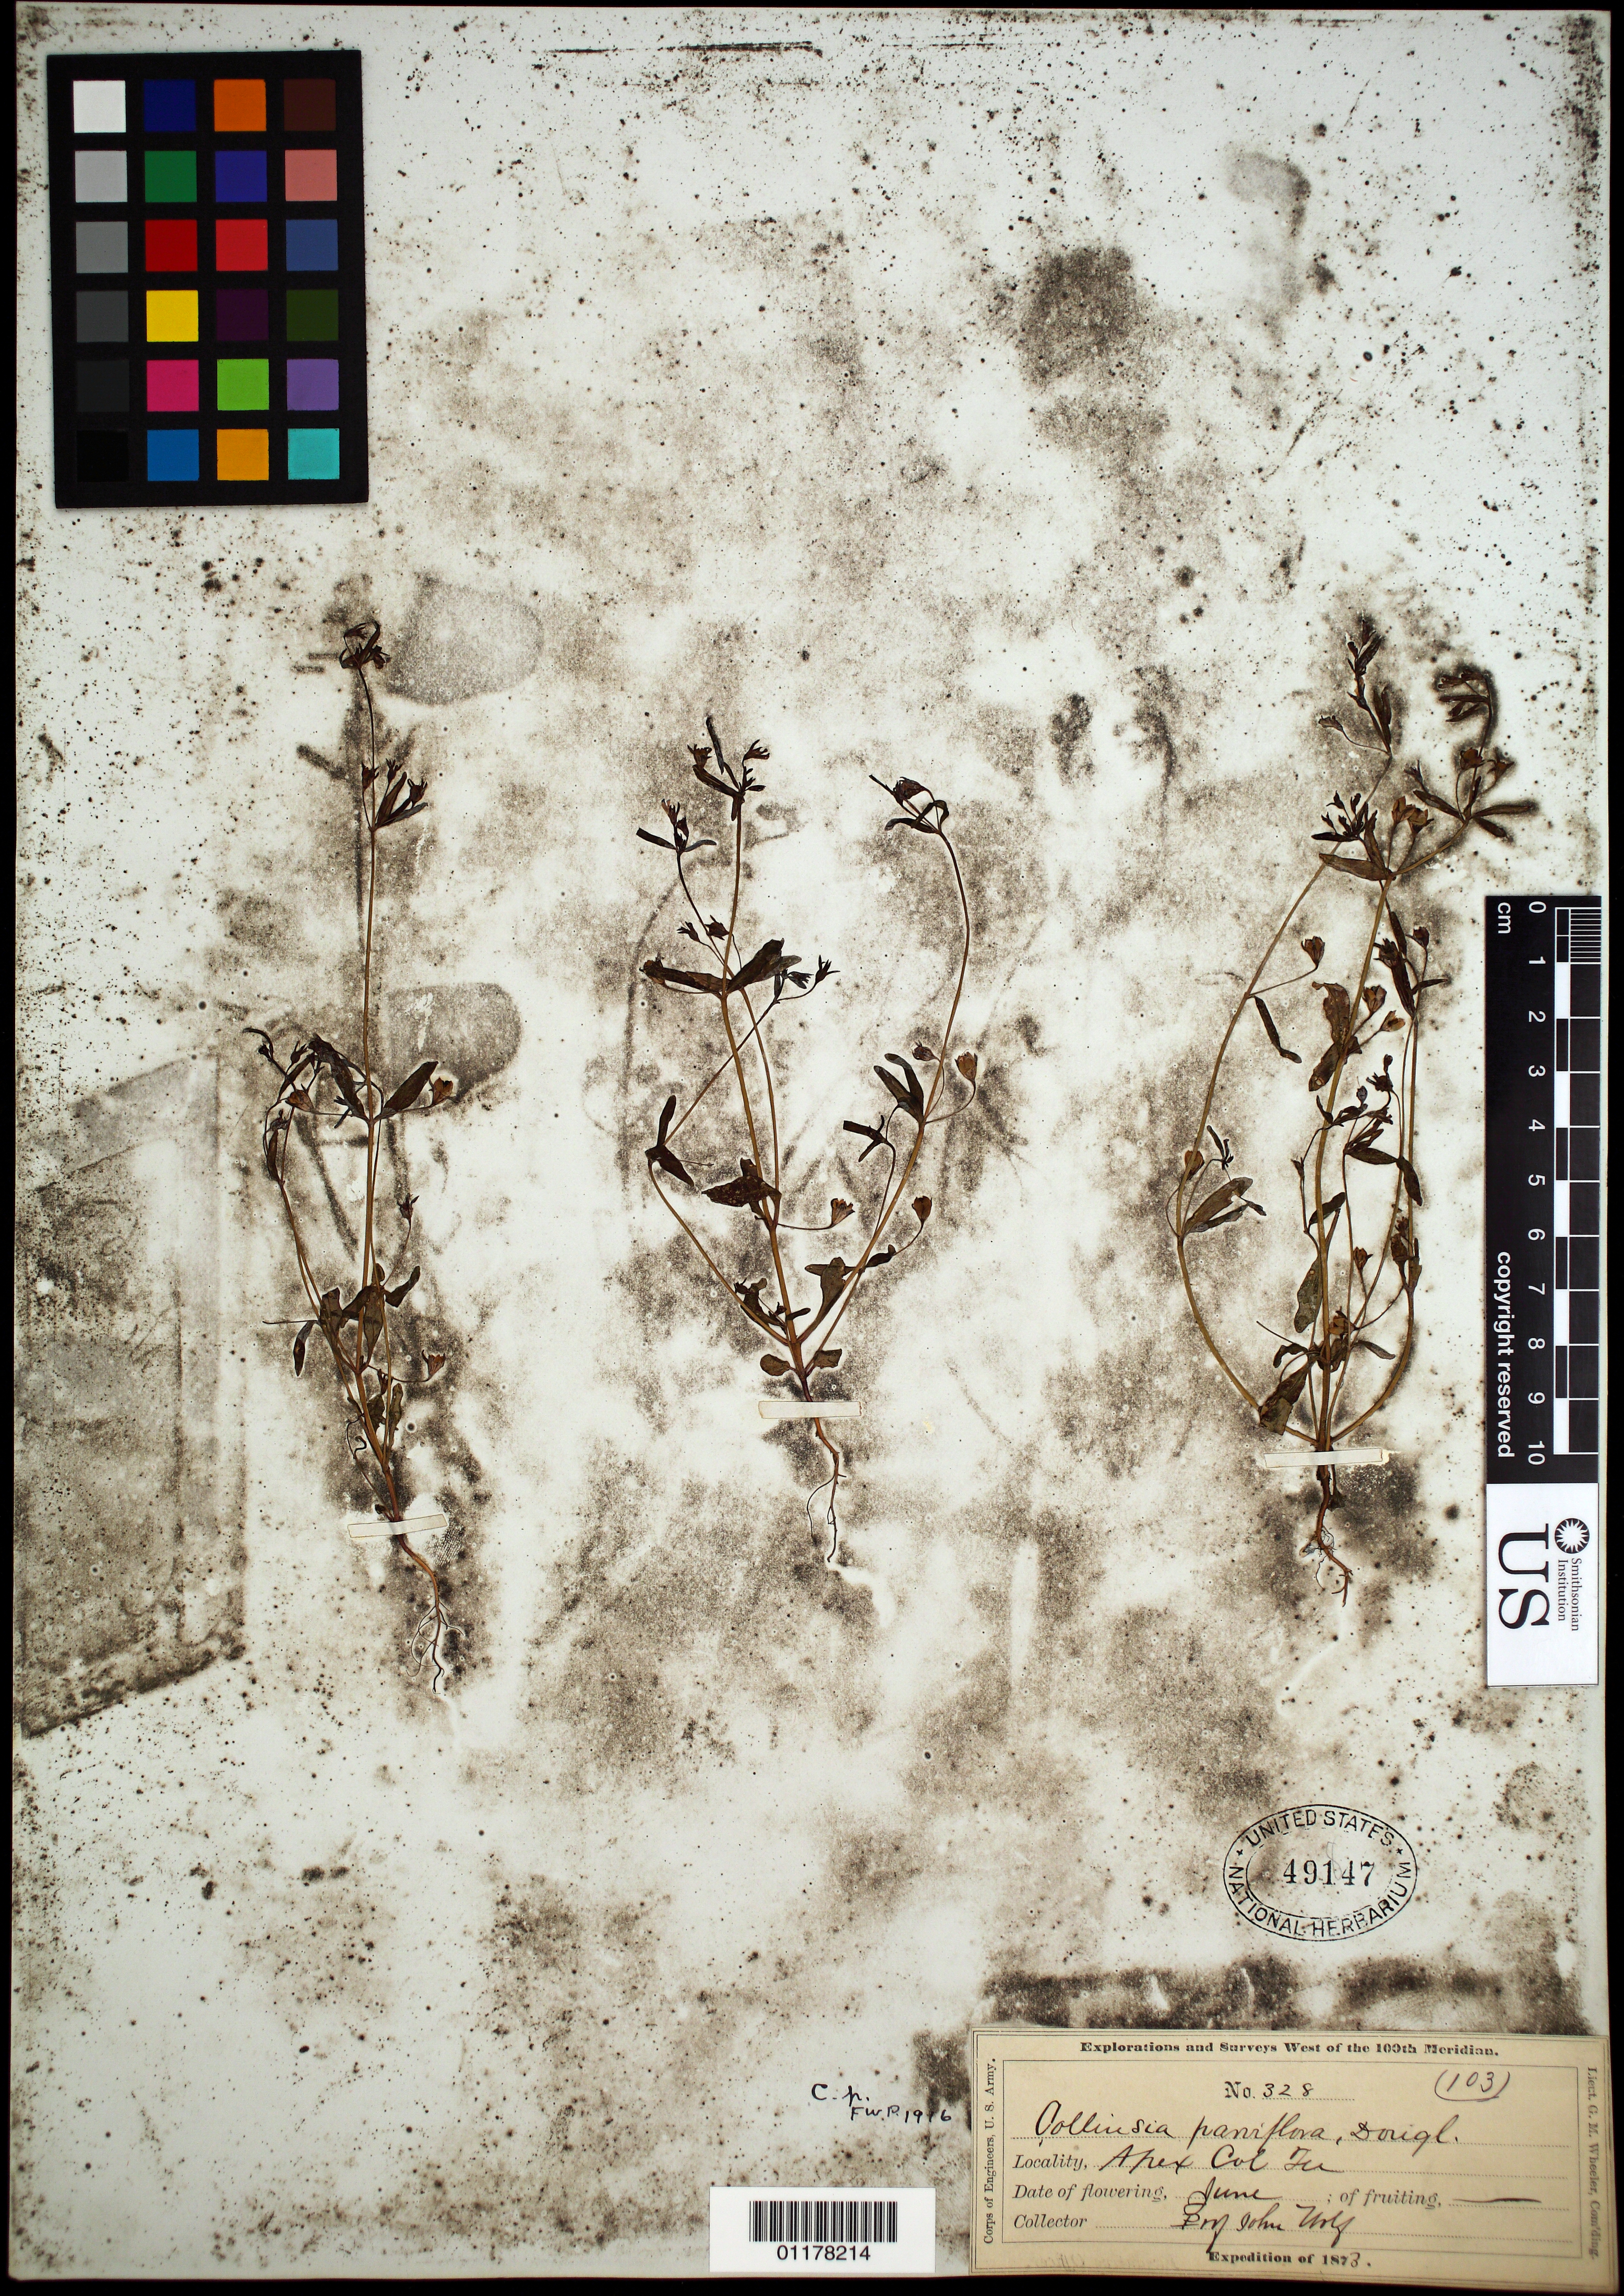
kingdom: Plantae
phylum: Tracheophyta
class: Magnoliopsida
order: Lamiales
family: Plantaginaceae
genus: Collinsia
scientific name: Collinsia parviflora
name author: Douglas ex Lindl.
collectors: J. Wolf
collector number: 328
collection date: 1873-06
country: United States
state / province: Colorado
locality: Apex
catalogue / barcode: US 49147